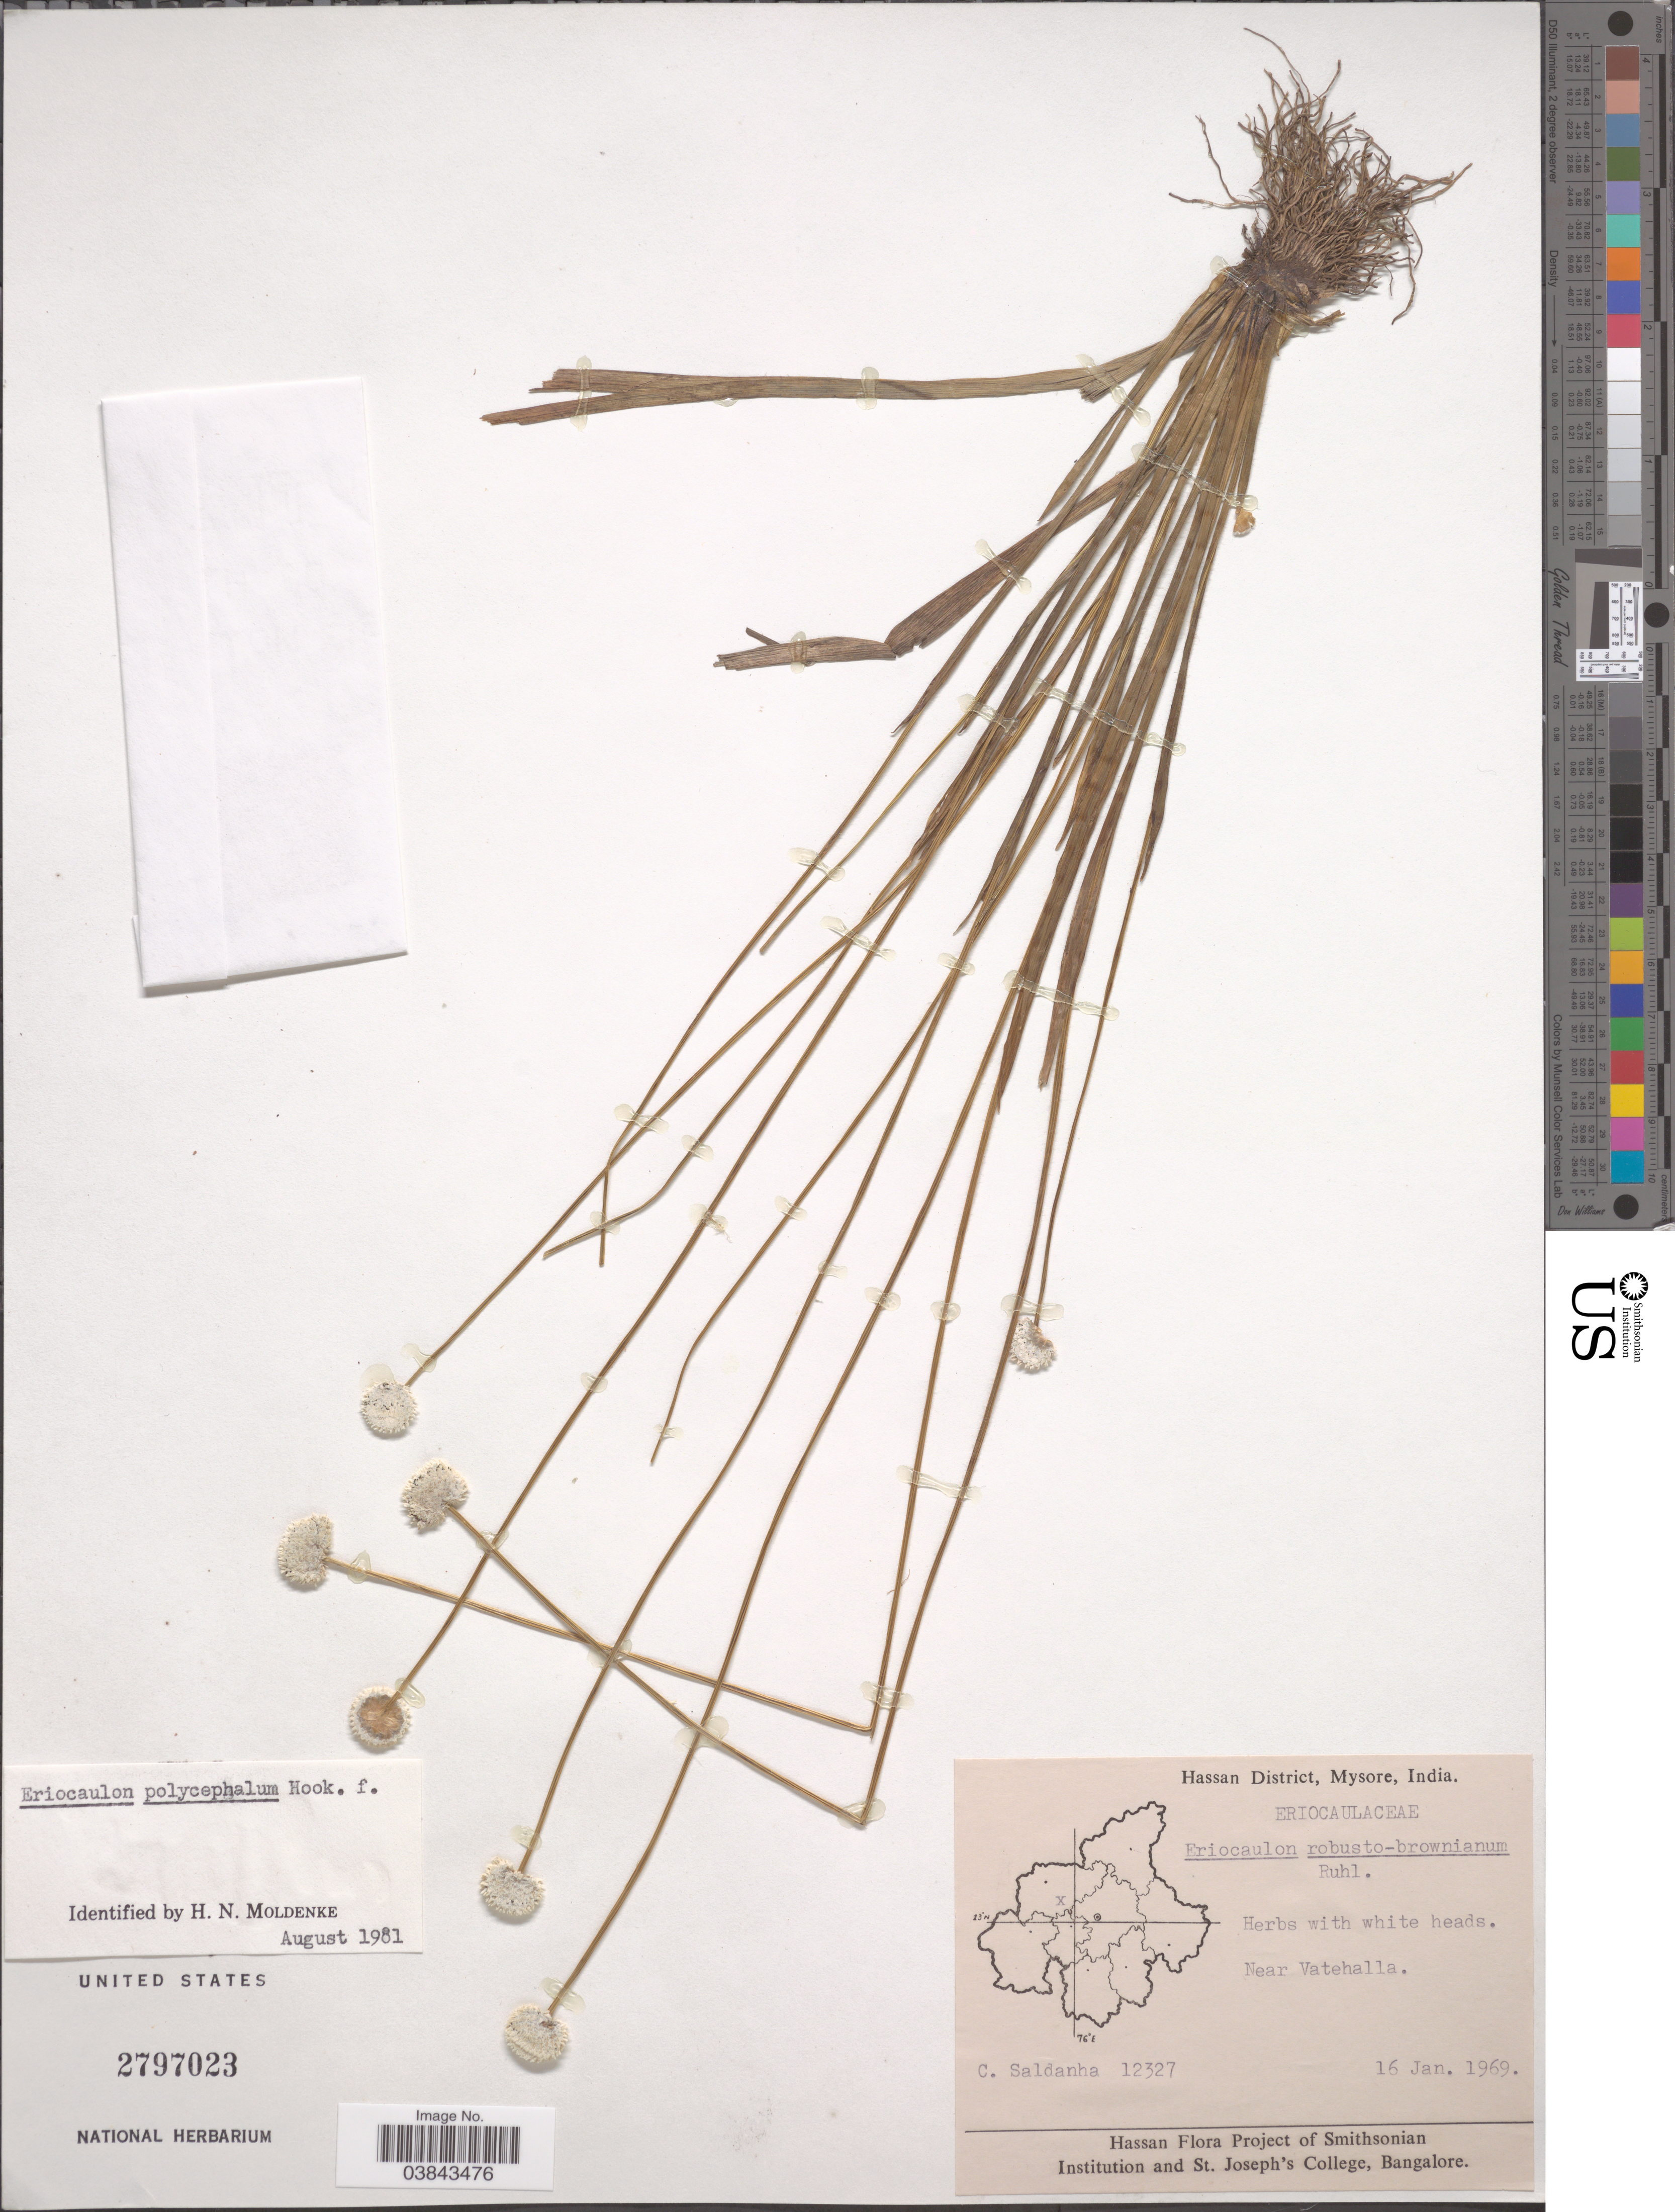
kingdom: Plantae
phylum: Tracheophyta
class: Liliopsida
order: Poales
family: Eriocaulaceae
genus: Eriocaulon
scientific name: Eriocaulon polycephalum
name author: Hook. f.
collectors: C. Saldanha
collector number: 12327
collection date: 1969-01-16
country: India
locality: Hassan District, Mysore. Near Vatehalla.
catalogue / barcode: US 2797023